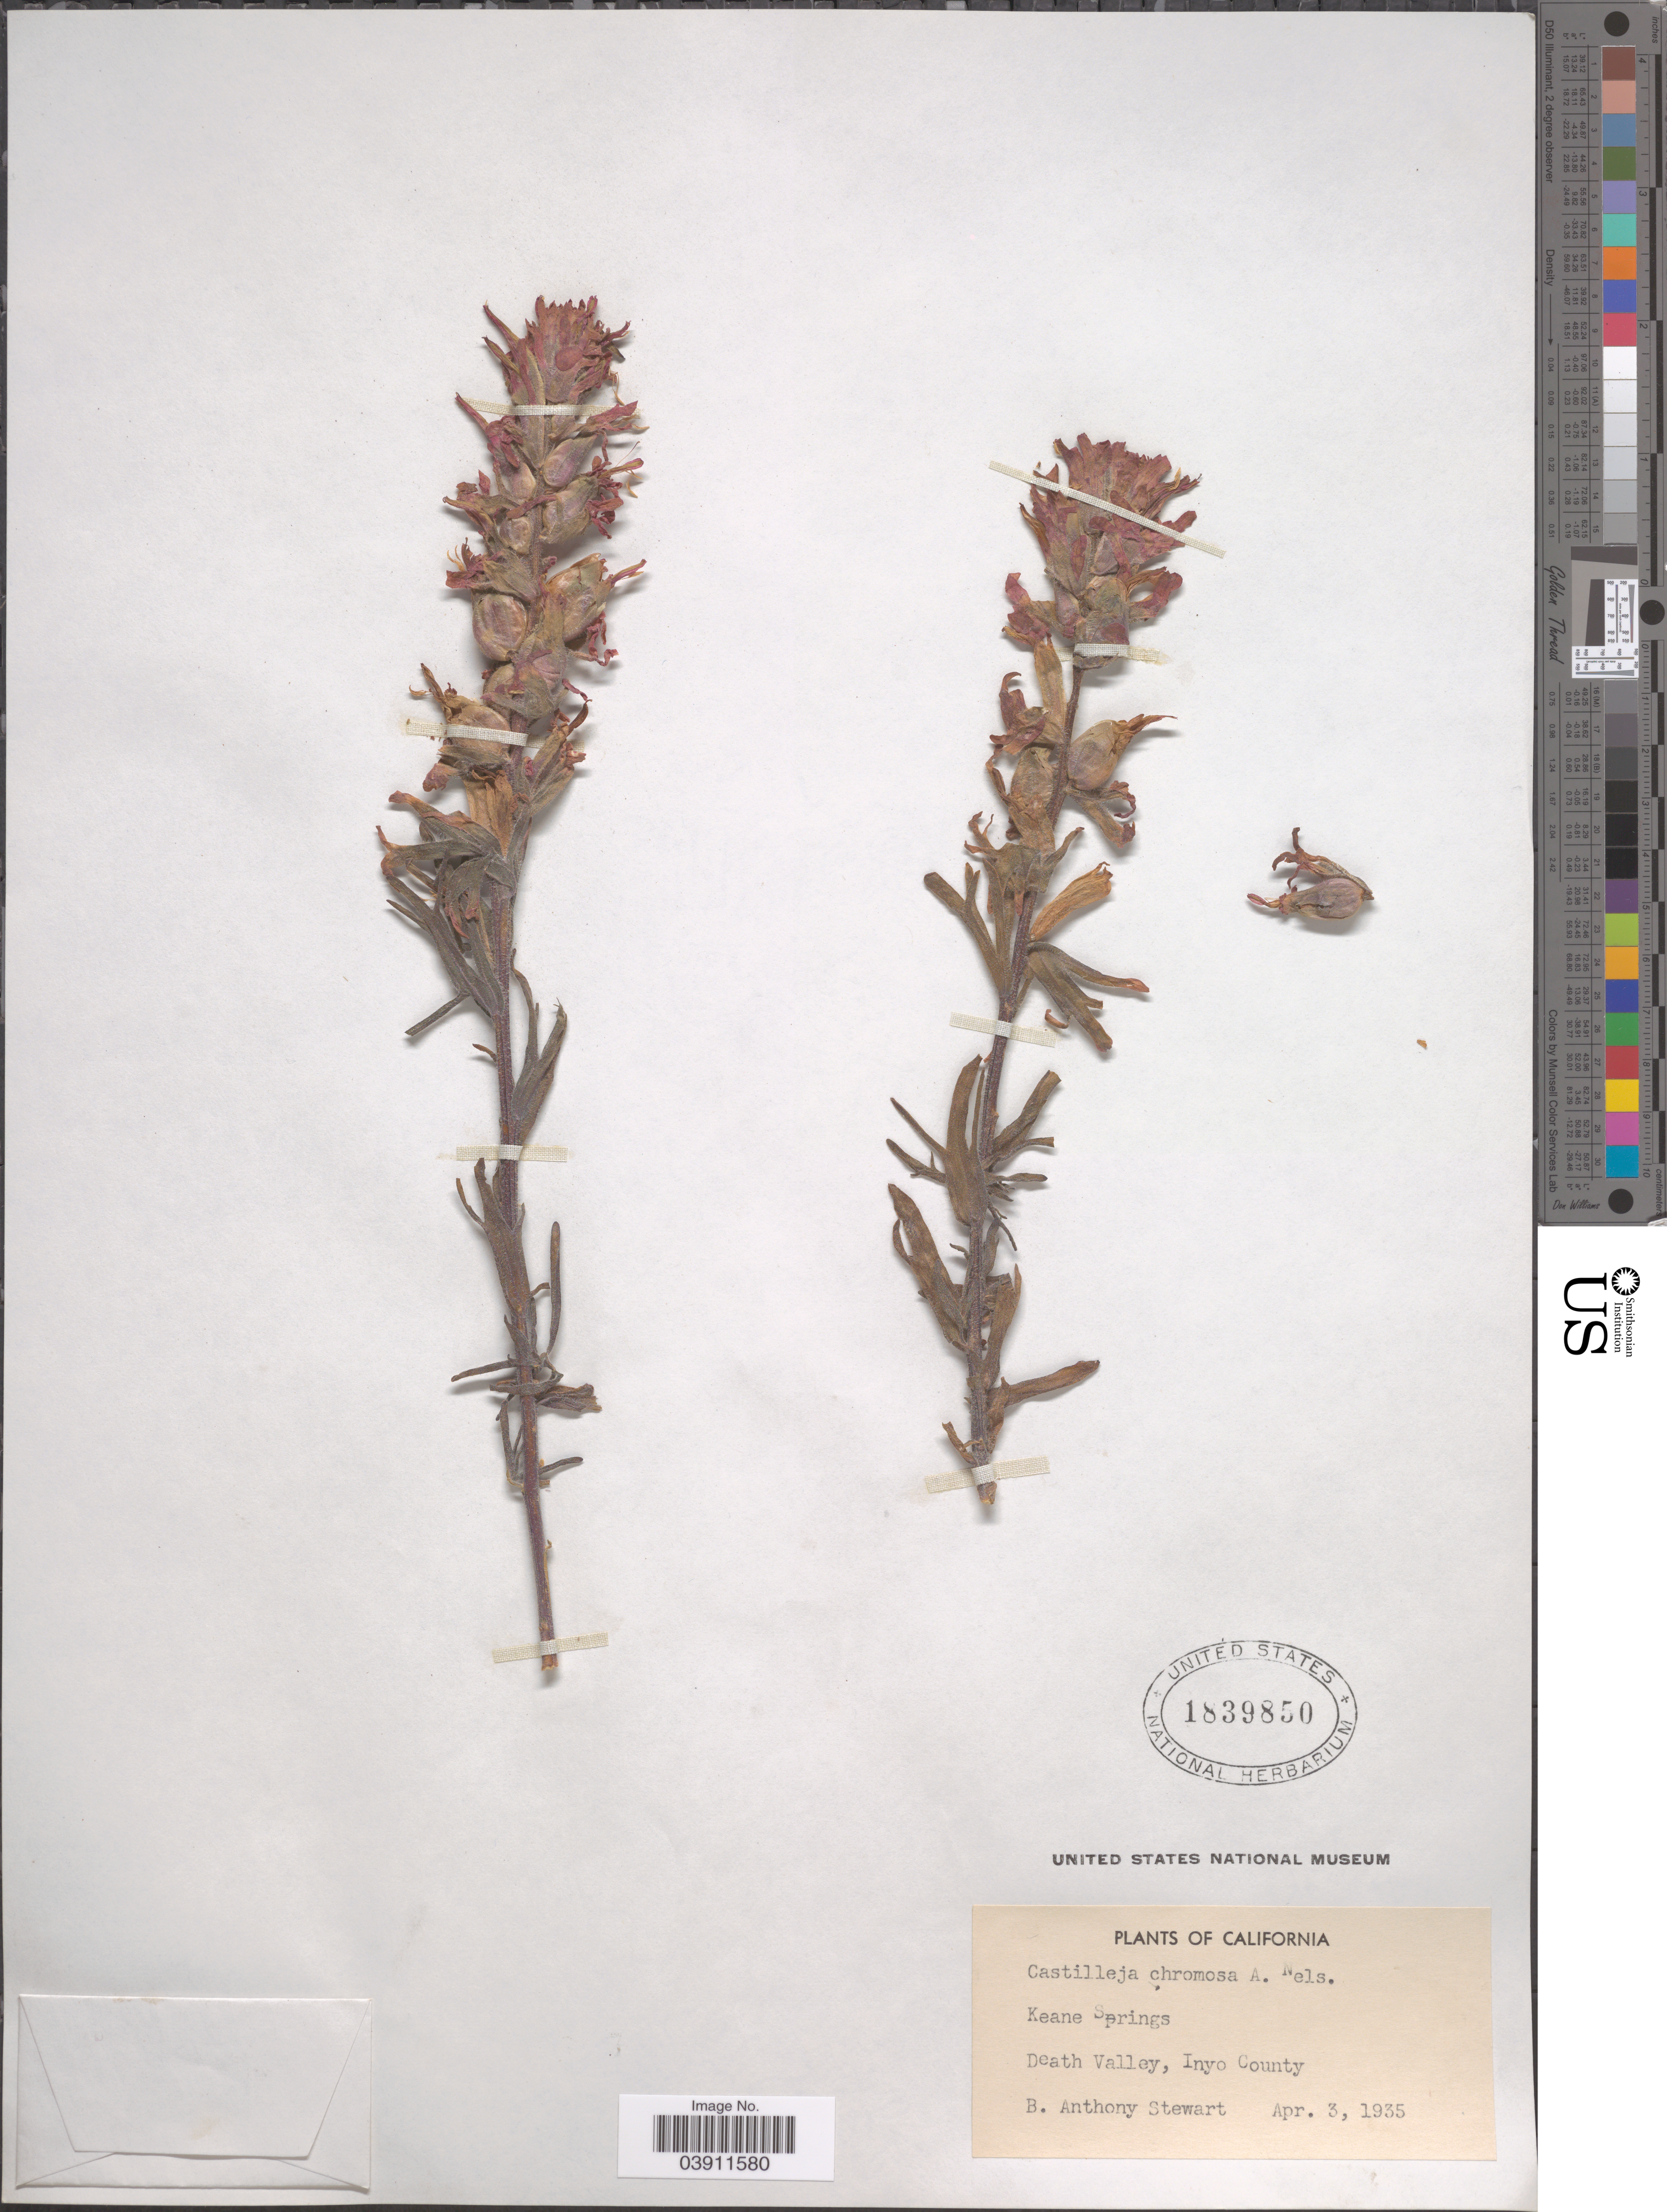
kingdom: Plantae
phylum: Tracheophyta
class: Magnoliopsida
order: Lamiales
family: Orobanchaceae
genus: Castilleja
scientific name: Castilleja chromosa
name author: A. Nelson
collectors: B. Stewart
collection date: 1935-04-03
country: United States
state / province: California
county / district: Inyo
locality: Keane Springs. Death Valley, Inyo County.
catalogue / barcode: US 1839850